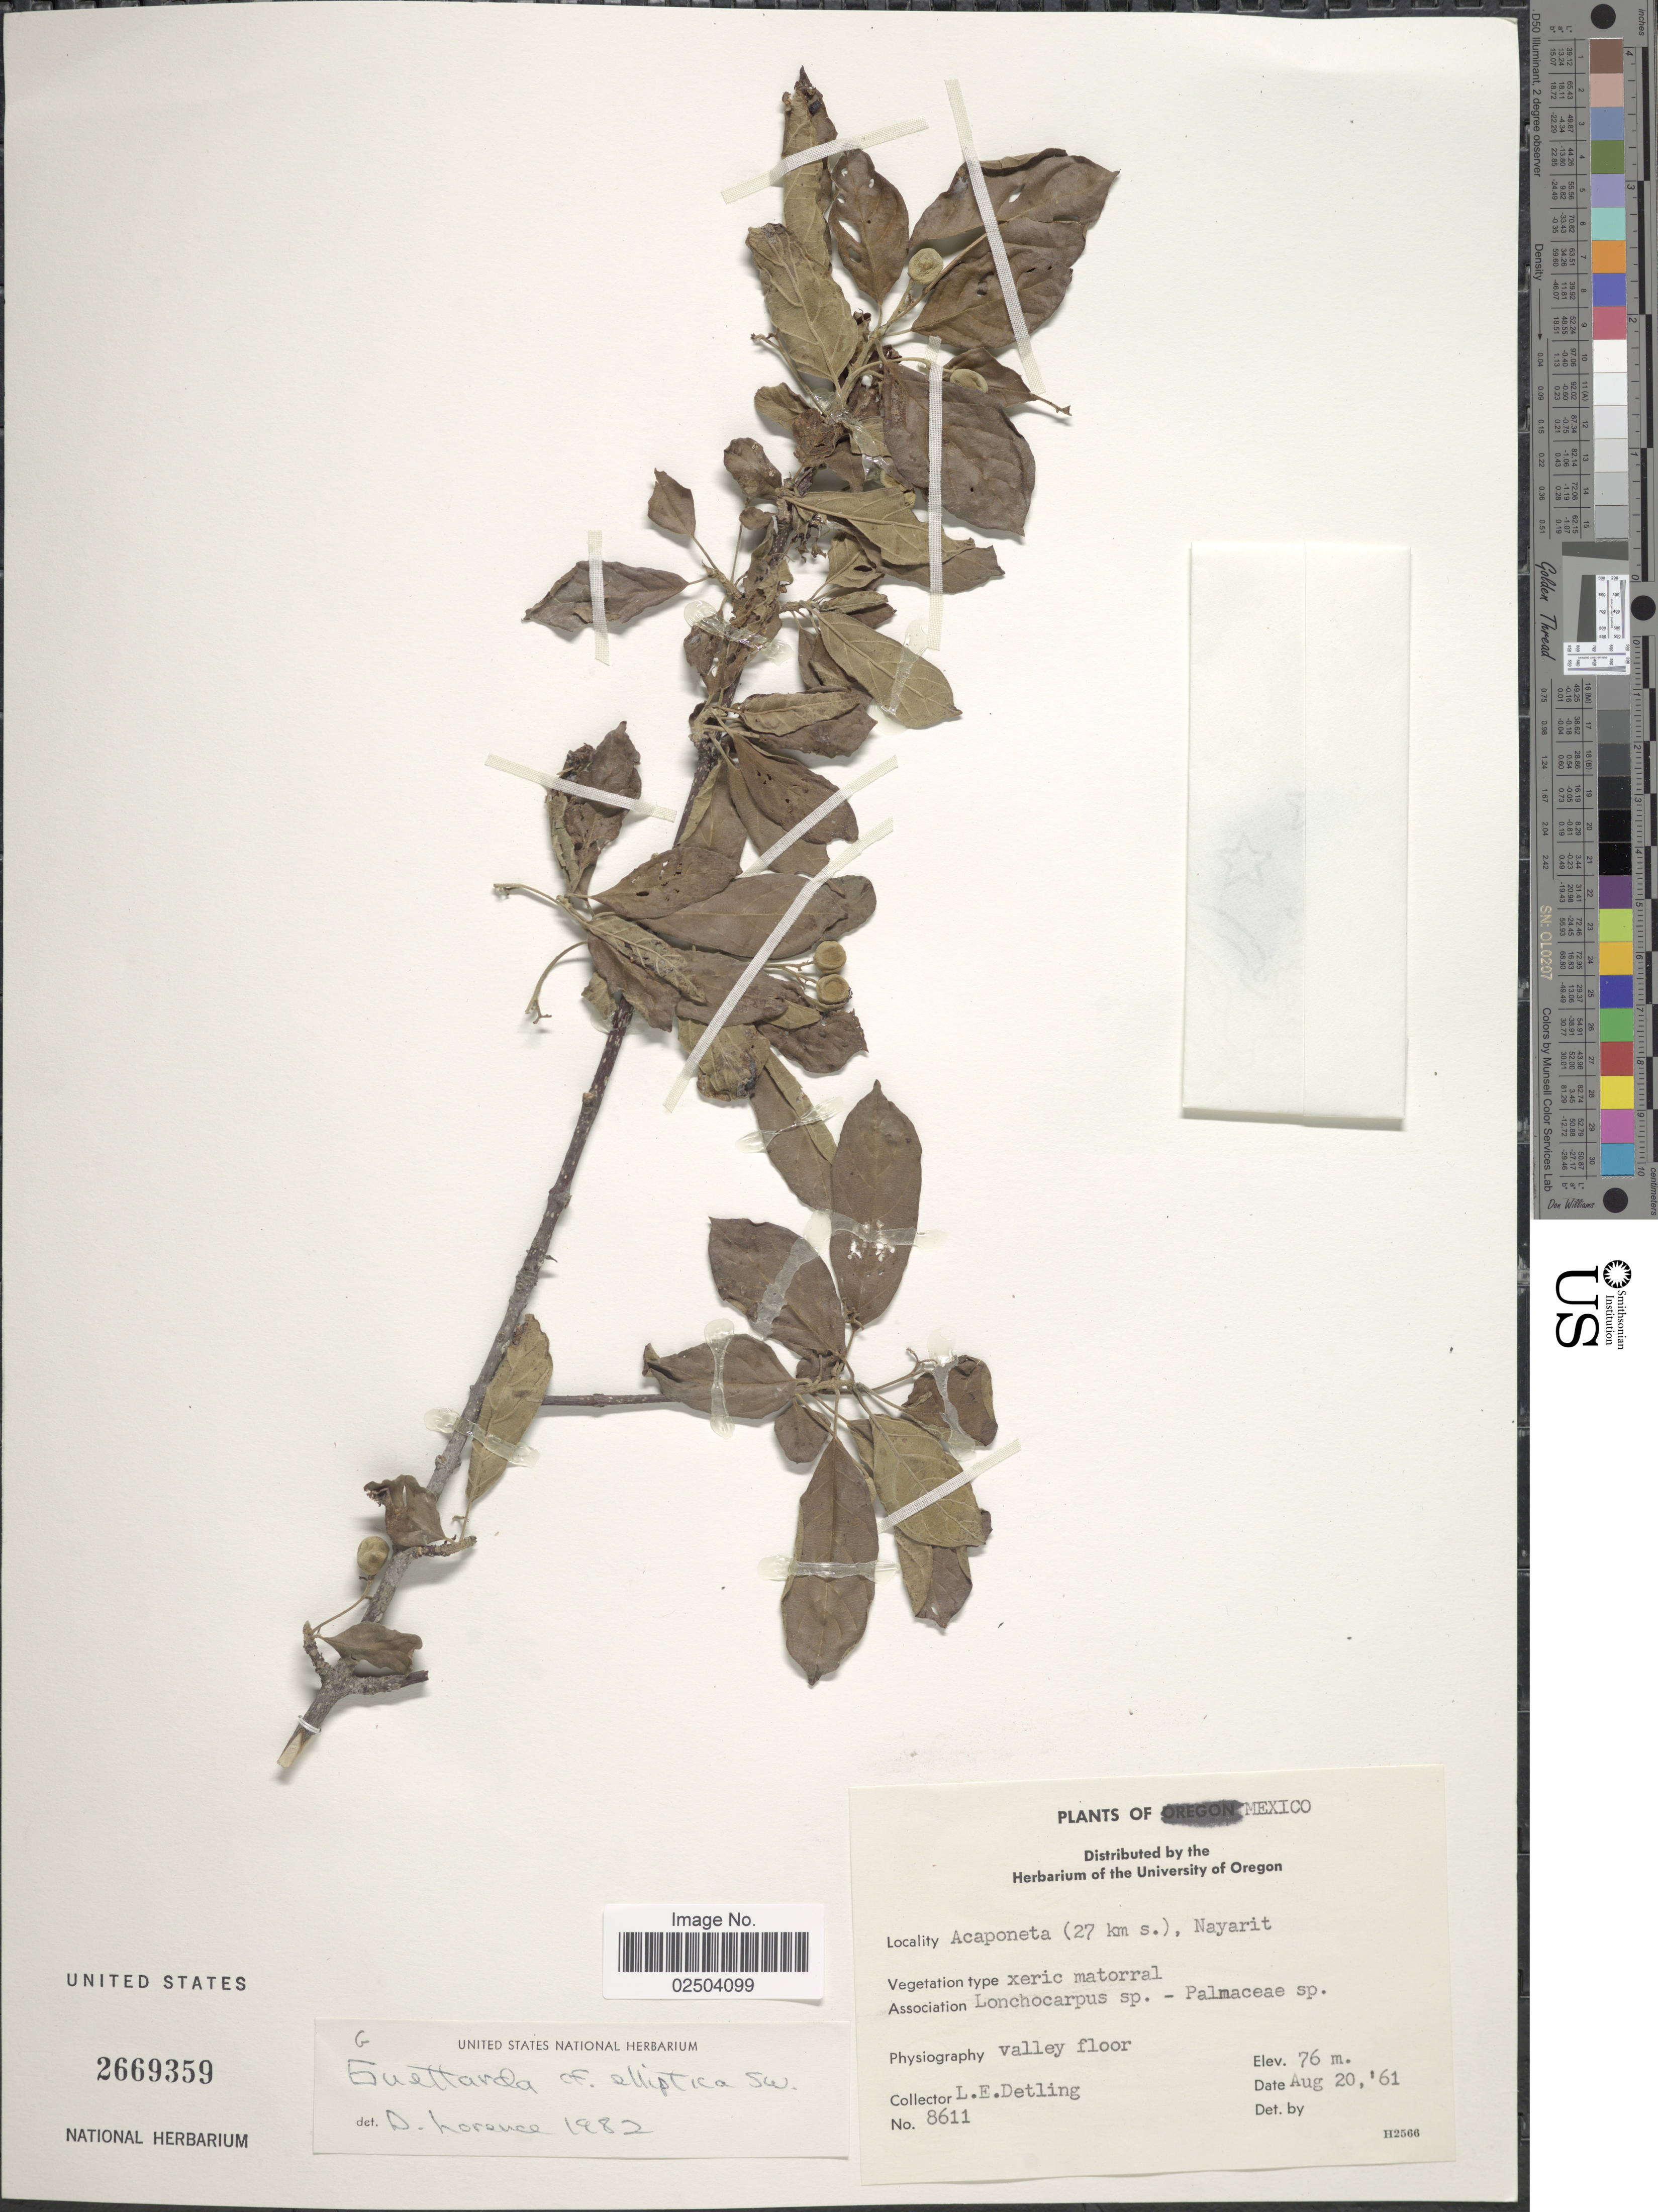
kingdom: Plantae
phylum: Tracheophyta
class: Magnoliopsida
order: Gentianales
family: Rubiaceae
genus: Guettarda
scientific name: Guettarda elliptica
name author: Sw.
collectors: L. E. Detling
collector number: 8611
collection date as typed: Transcribed d/m/y: 20/8/61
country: Mexico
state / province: Nayarit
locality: Acaponeta (27 km s.) Physiography: valley floor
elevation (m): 76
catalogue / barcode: US 2669359